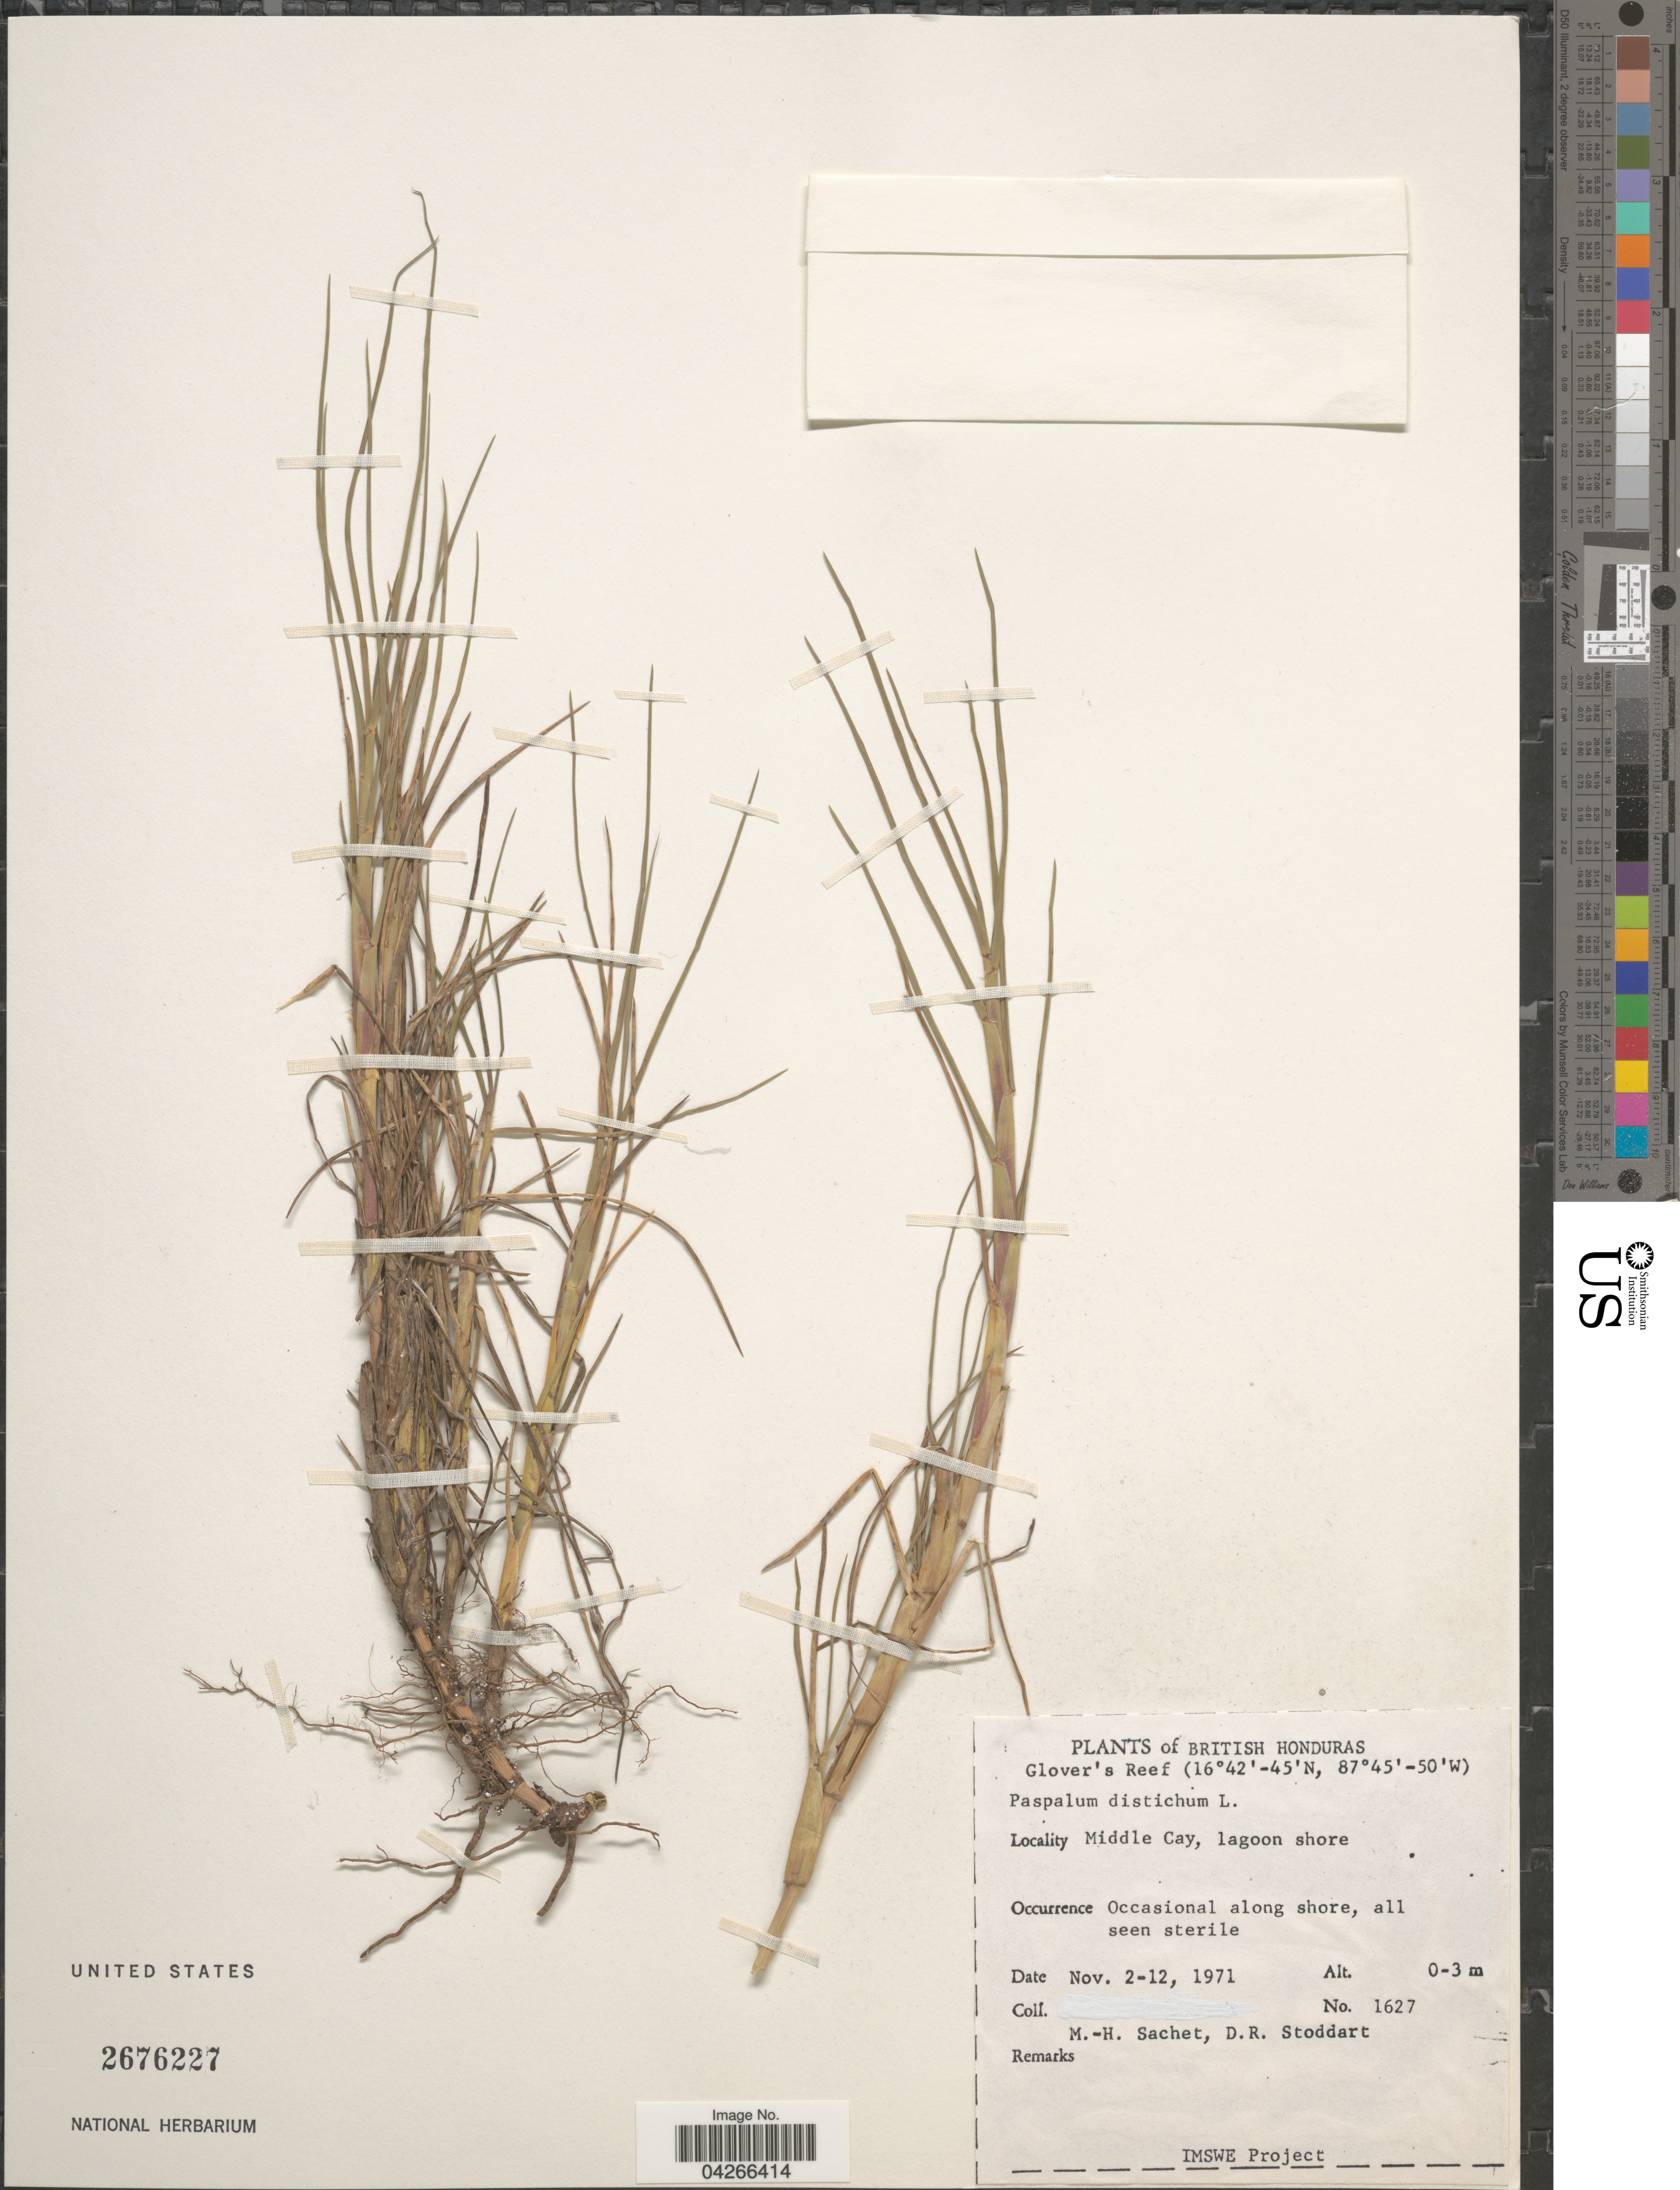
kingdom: Plantae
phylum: Tracheophyta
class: Liliopsida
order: Poales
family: Poaceae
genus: Paspalum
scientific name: Paspalum distichum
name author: L.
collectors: M.-H. Sachet & D. R. Stoddart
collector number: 1627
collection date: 1971-11-02/1971-11-12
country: Belize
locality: British Honduras. Glover's Reef. Middle Cay, lagoon shore. Occasional along shore, all seen sterile.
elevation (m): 0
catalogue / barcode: US 2676227